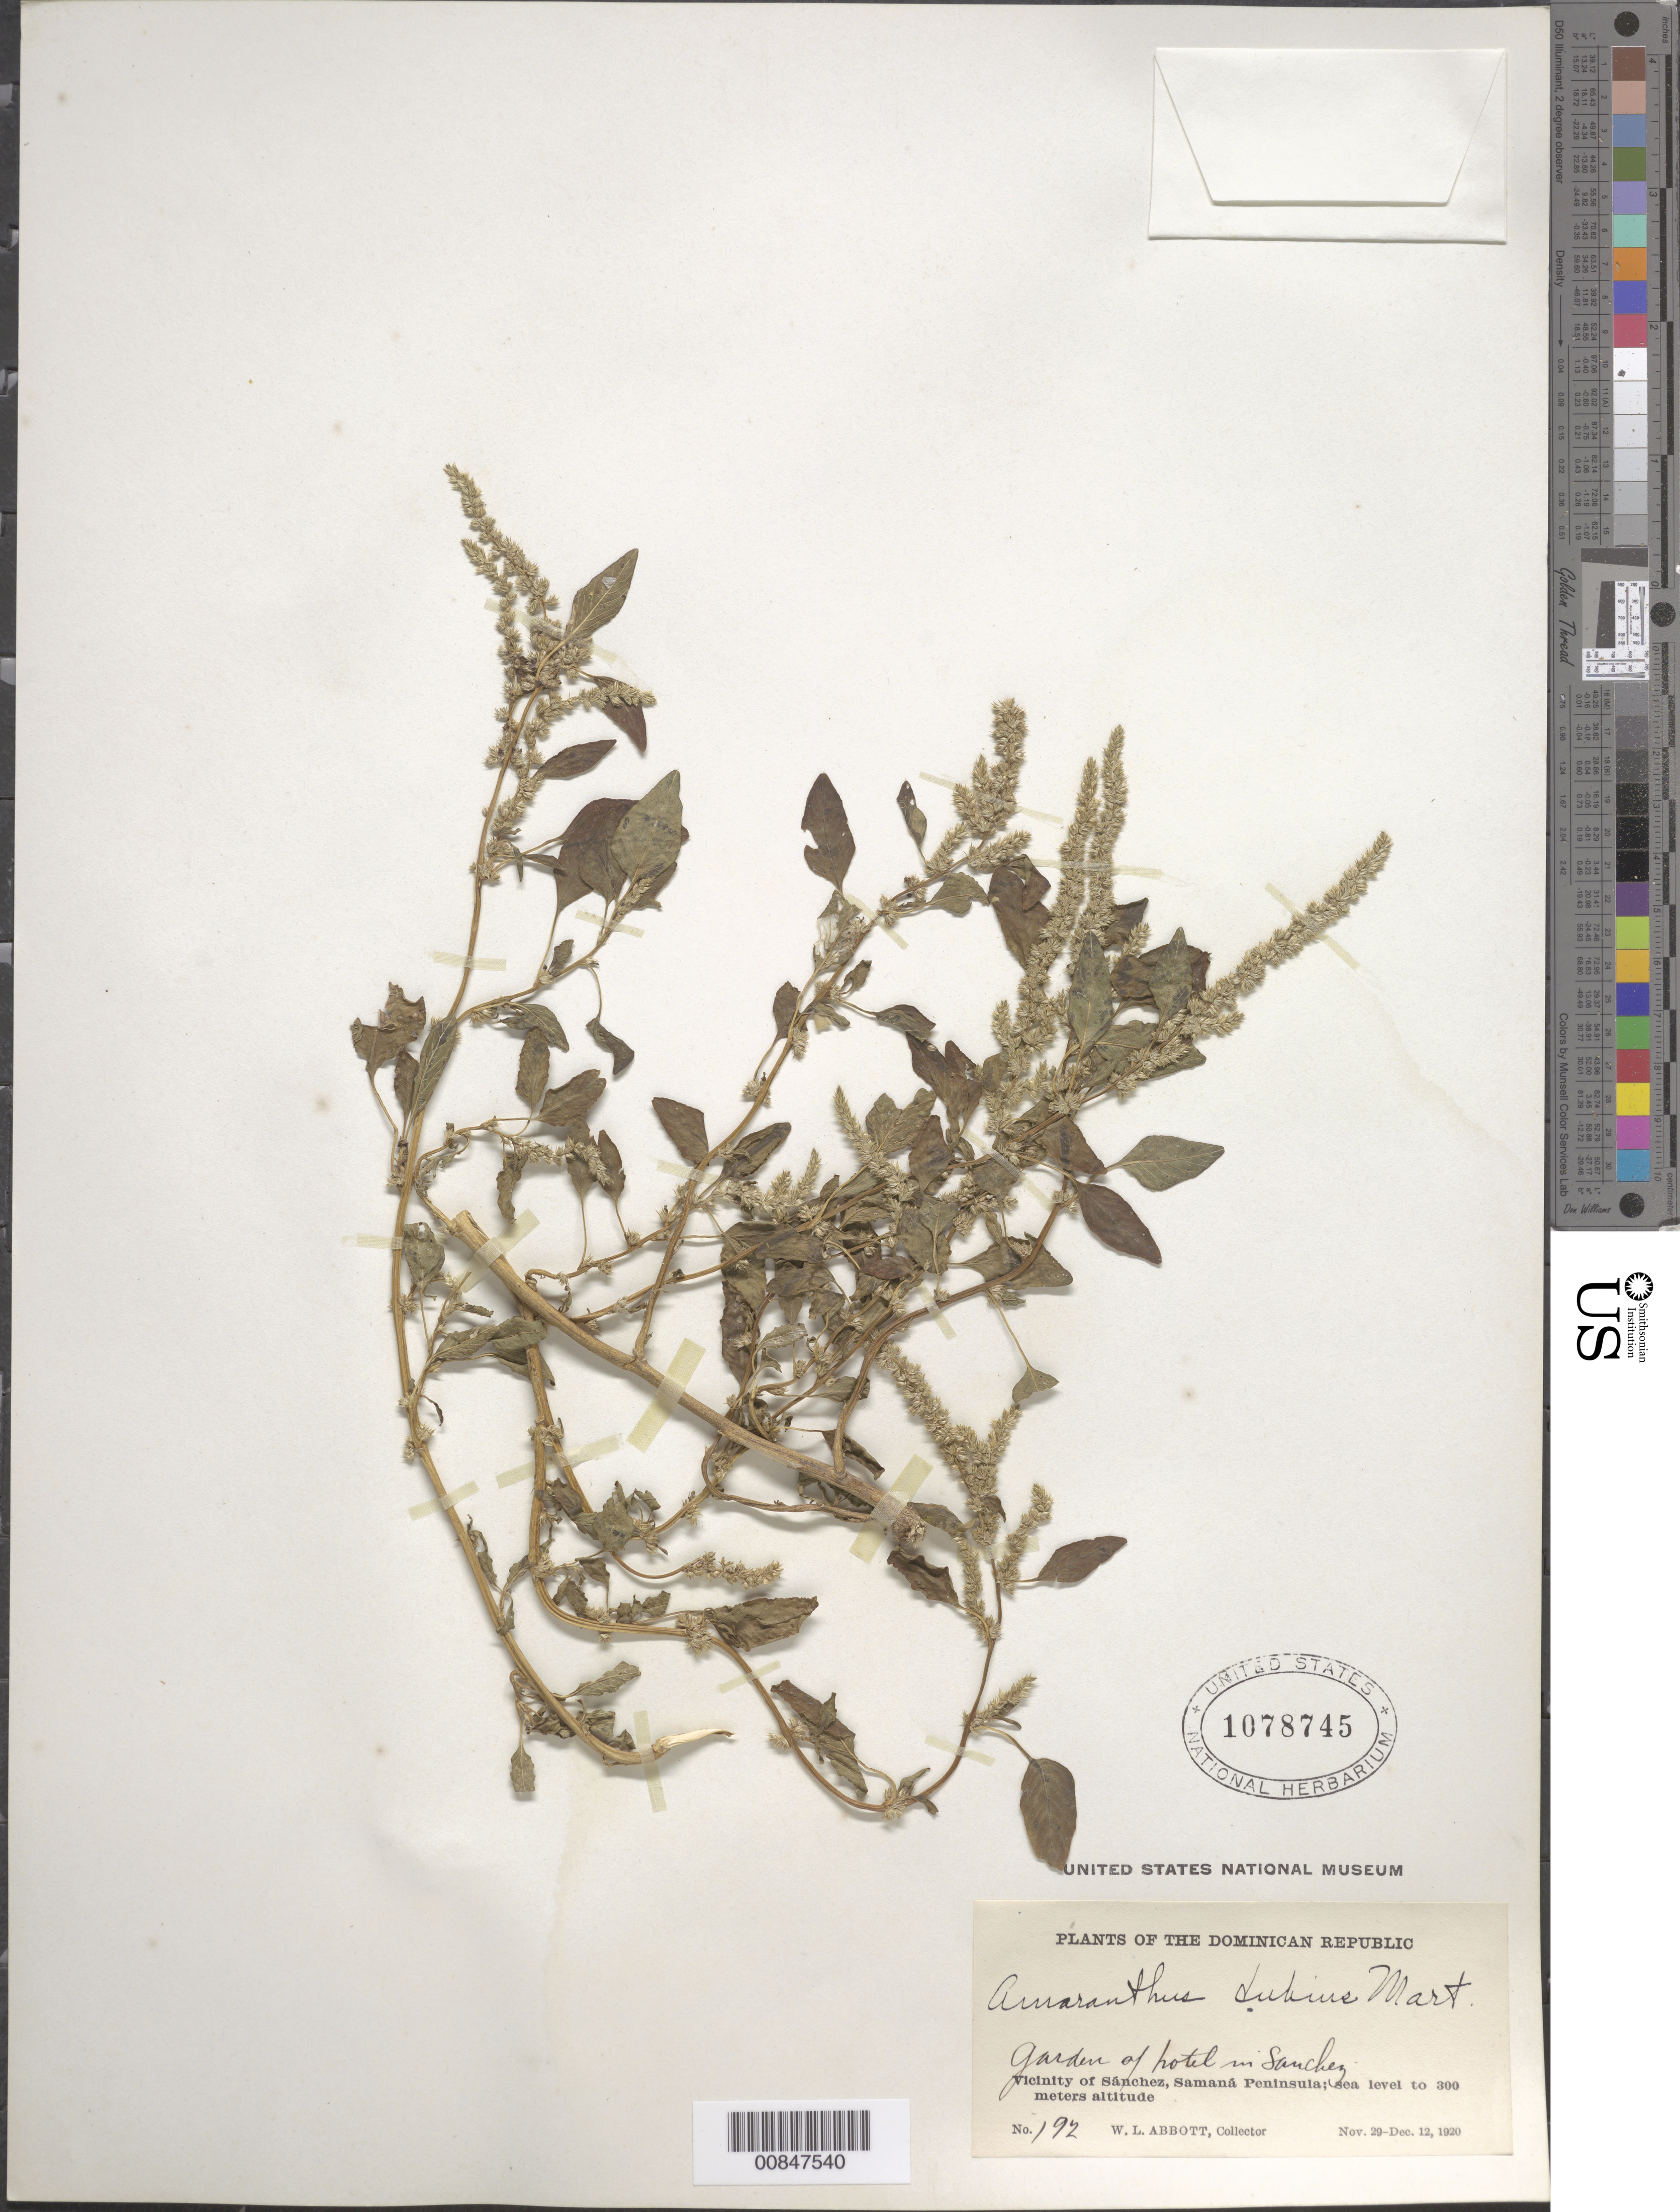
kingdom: Plantae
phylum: Tracheophyta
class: Magnoliopsida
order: Caryophyllales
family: Amaranthaceae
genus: Amaranthus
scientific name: Amaranthus dubius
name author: Mart. ex Thell.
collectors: W. L. Abbott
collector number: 192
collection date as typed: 29 Nov 1920 to 12 Dec 1920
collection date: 1920-11-29/1920-12-12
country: Dominican Republic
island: Hispaniola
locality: Hotel in Sánchez, Samaná Península.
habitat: Garden of hotel.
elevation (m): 0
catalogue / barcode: US 1078745